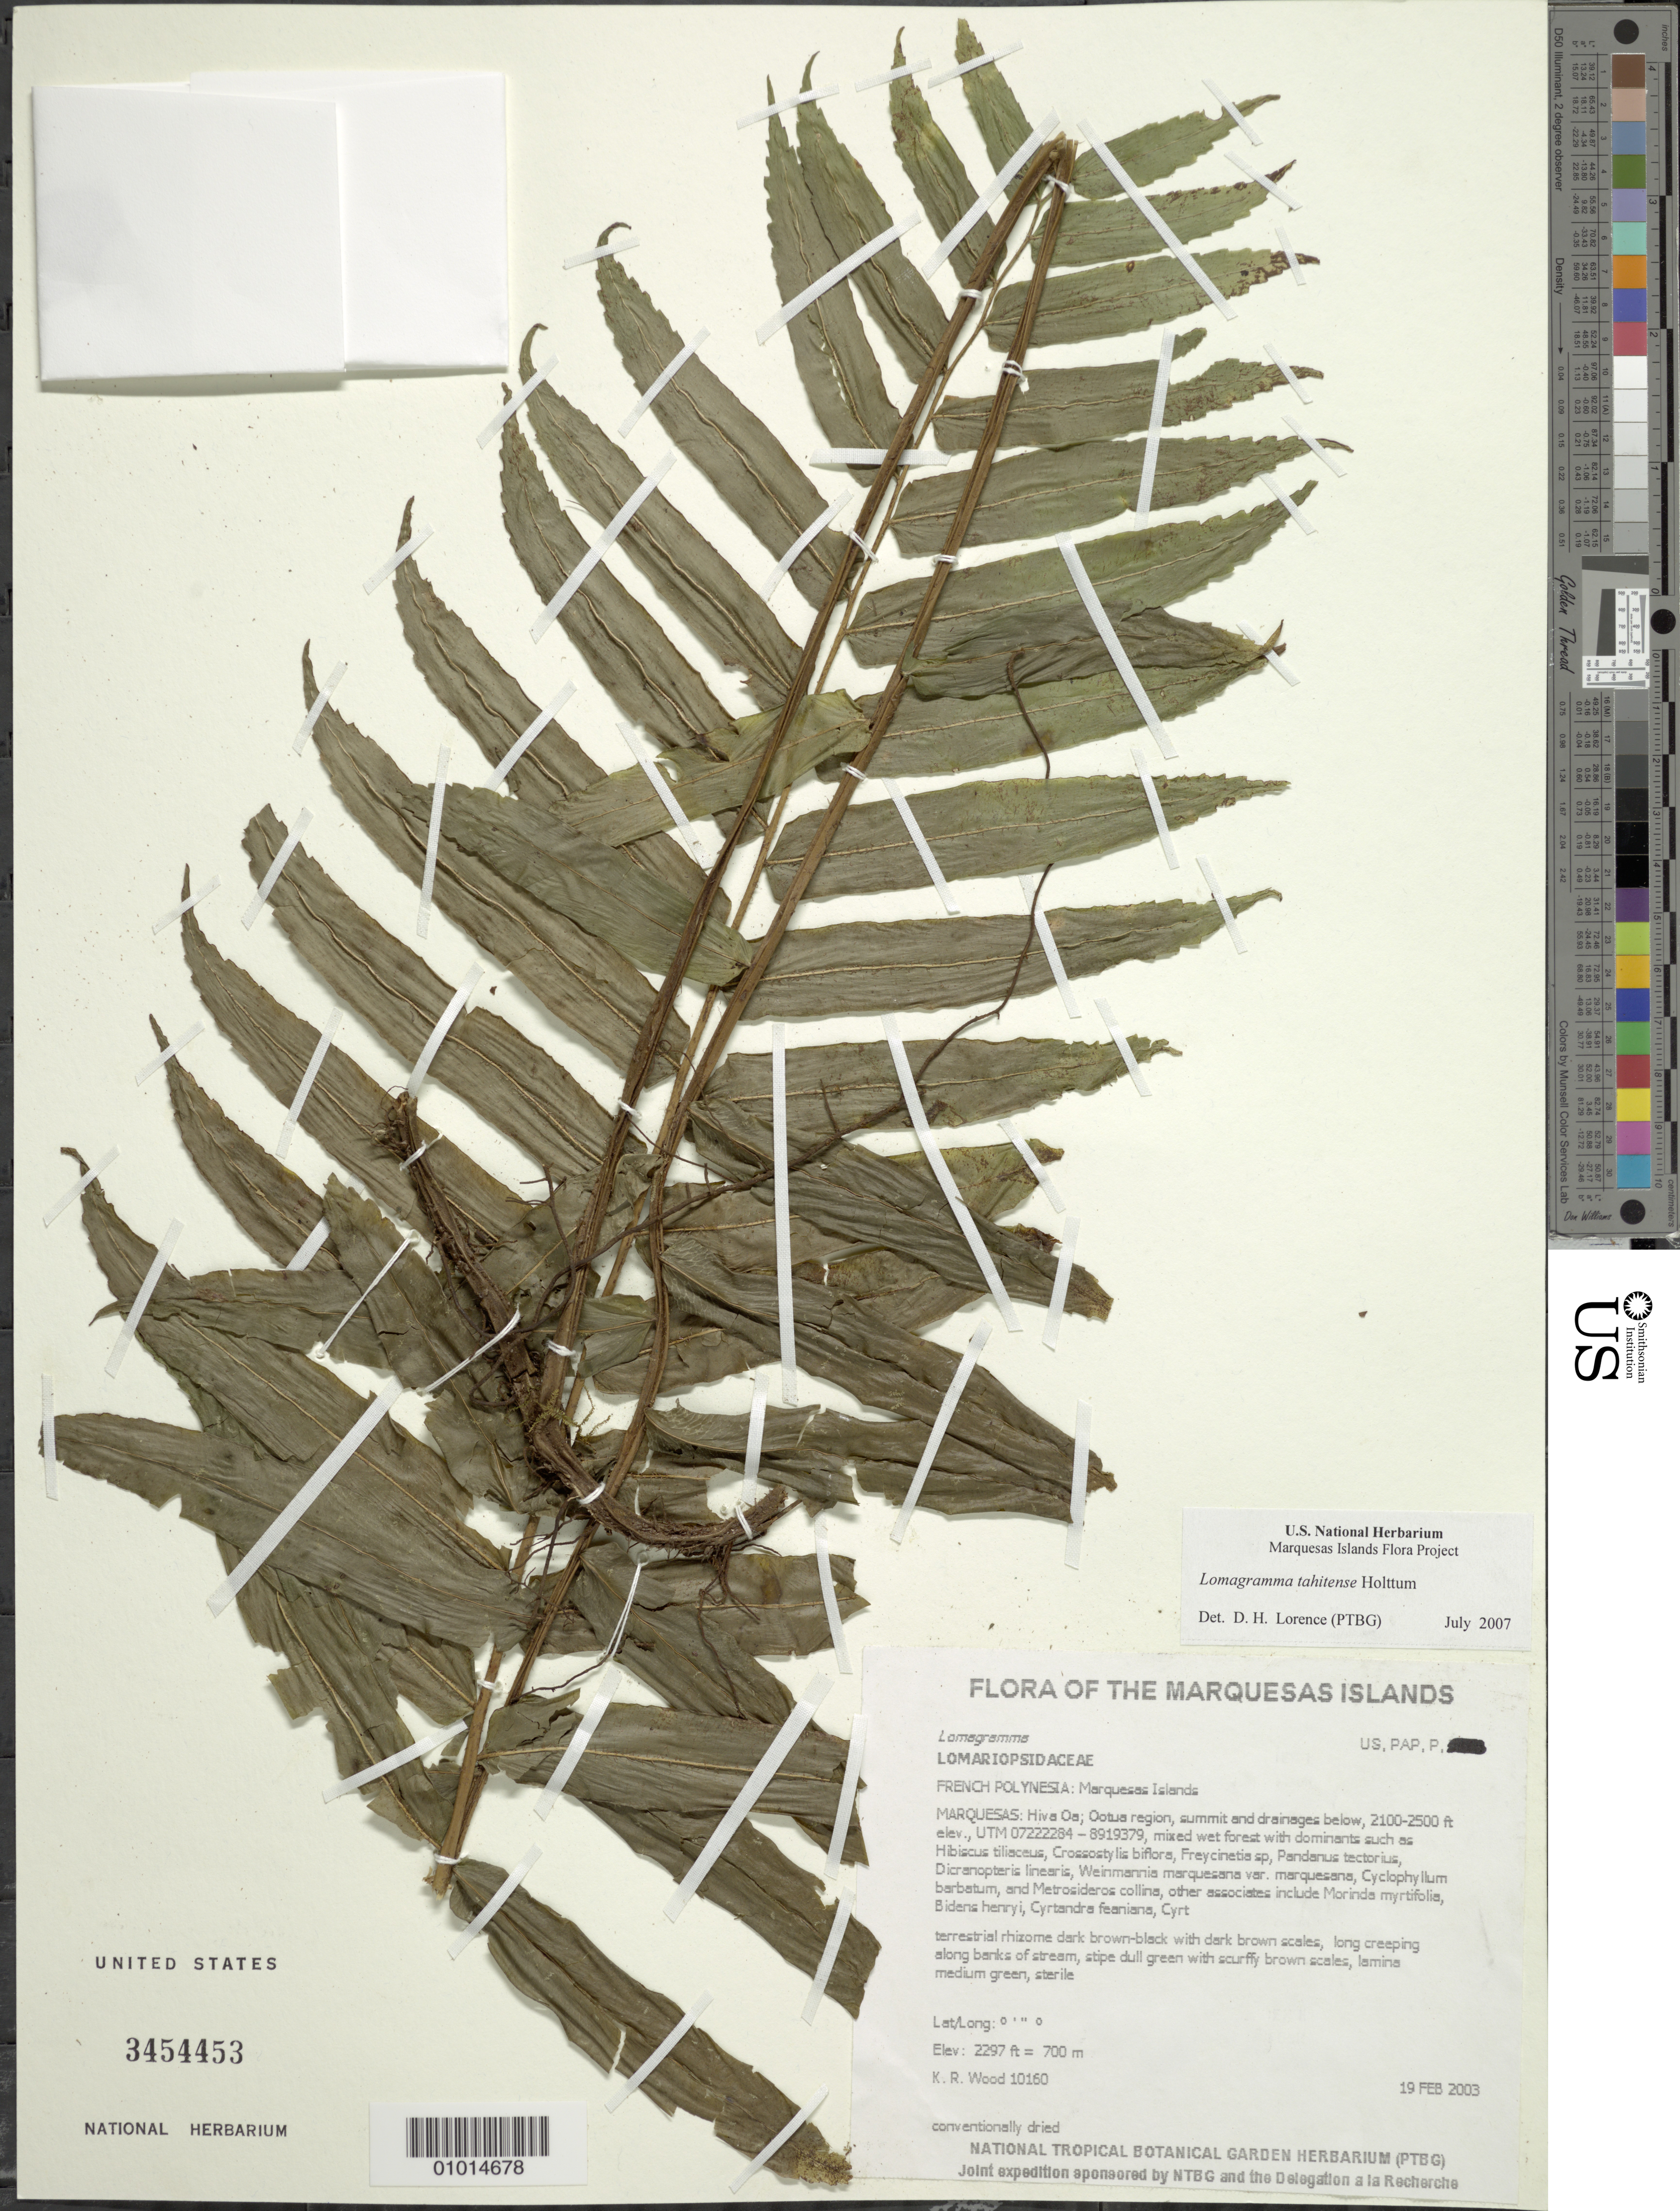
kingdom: Plantae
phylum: Tracheophyta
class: Polypodiopsida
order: Polypodiales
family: Dryopteridaceae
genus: Lomagramma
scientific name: Lomagramma cordipinna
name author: Holttum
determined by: Lorence, David H., (PTBG), National Tropical Botanical Garden (UNITED STATES)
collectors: K. R. Wood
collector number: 10160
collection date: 2003-02-19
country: French Polynesia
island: Hiva Oa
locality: Ootua region, summit and drainages below, 2100-2500 ft elev.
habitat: Mixed wet forest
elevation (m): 700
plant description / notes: Habitat degradation and destruction by feral pigs, catastrophic extinction through environmental events, predation by rats that eat seeds, competition with non-native plant taxa such as Psidium cattleianum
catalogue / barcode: US 3454453